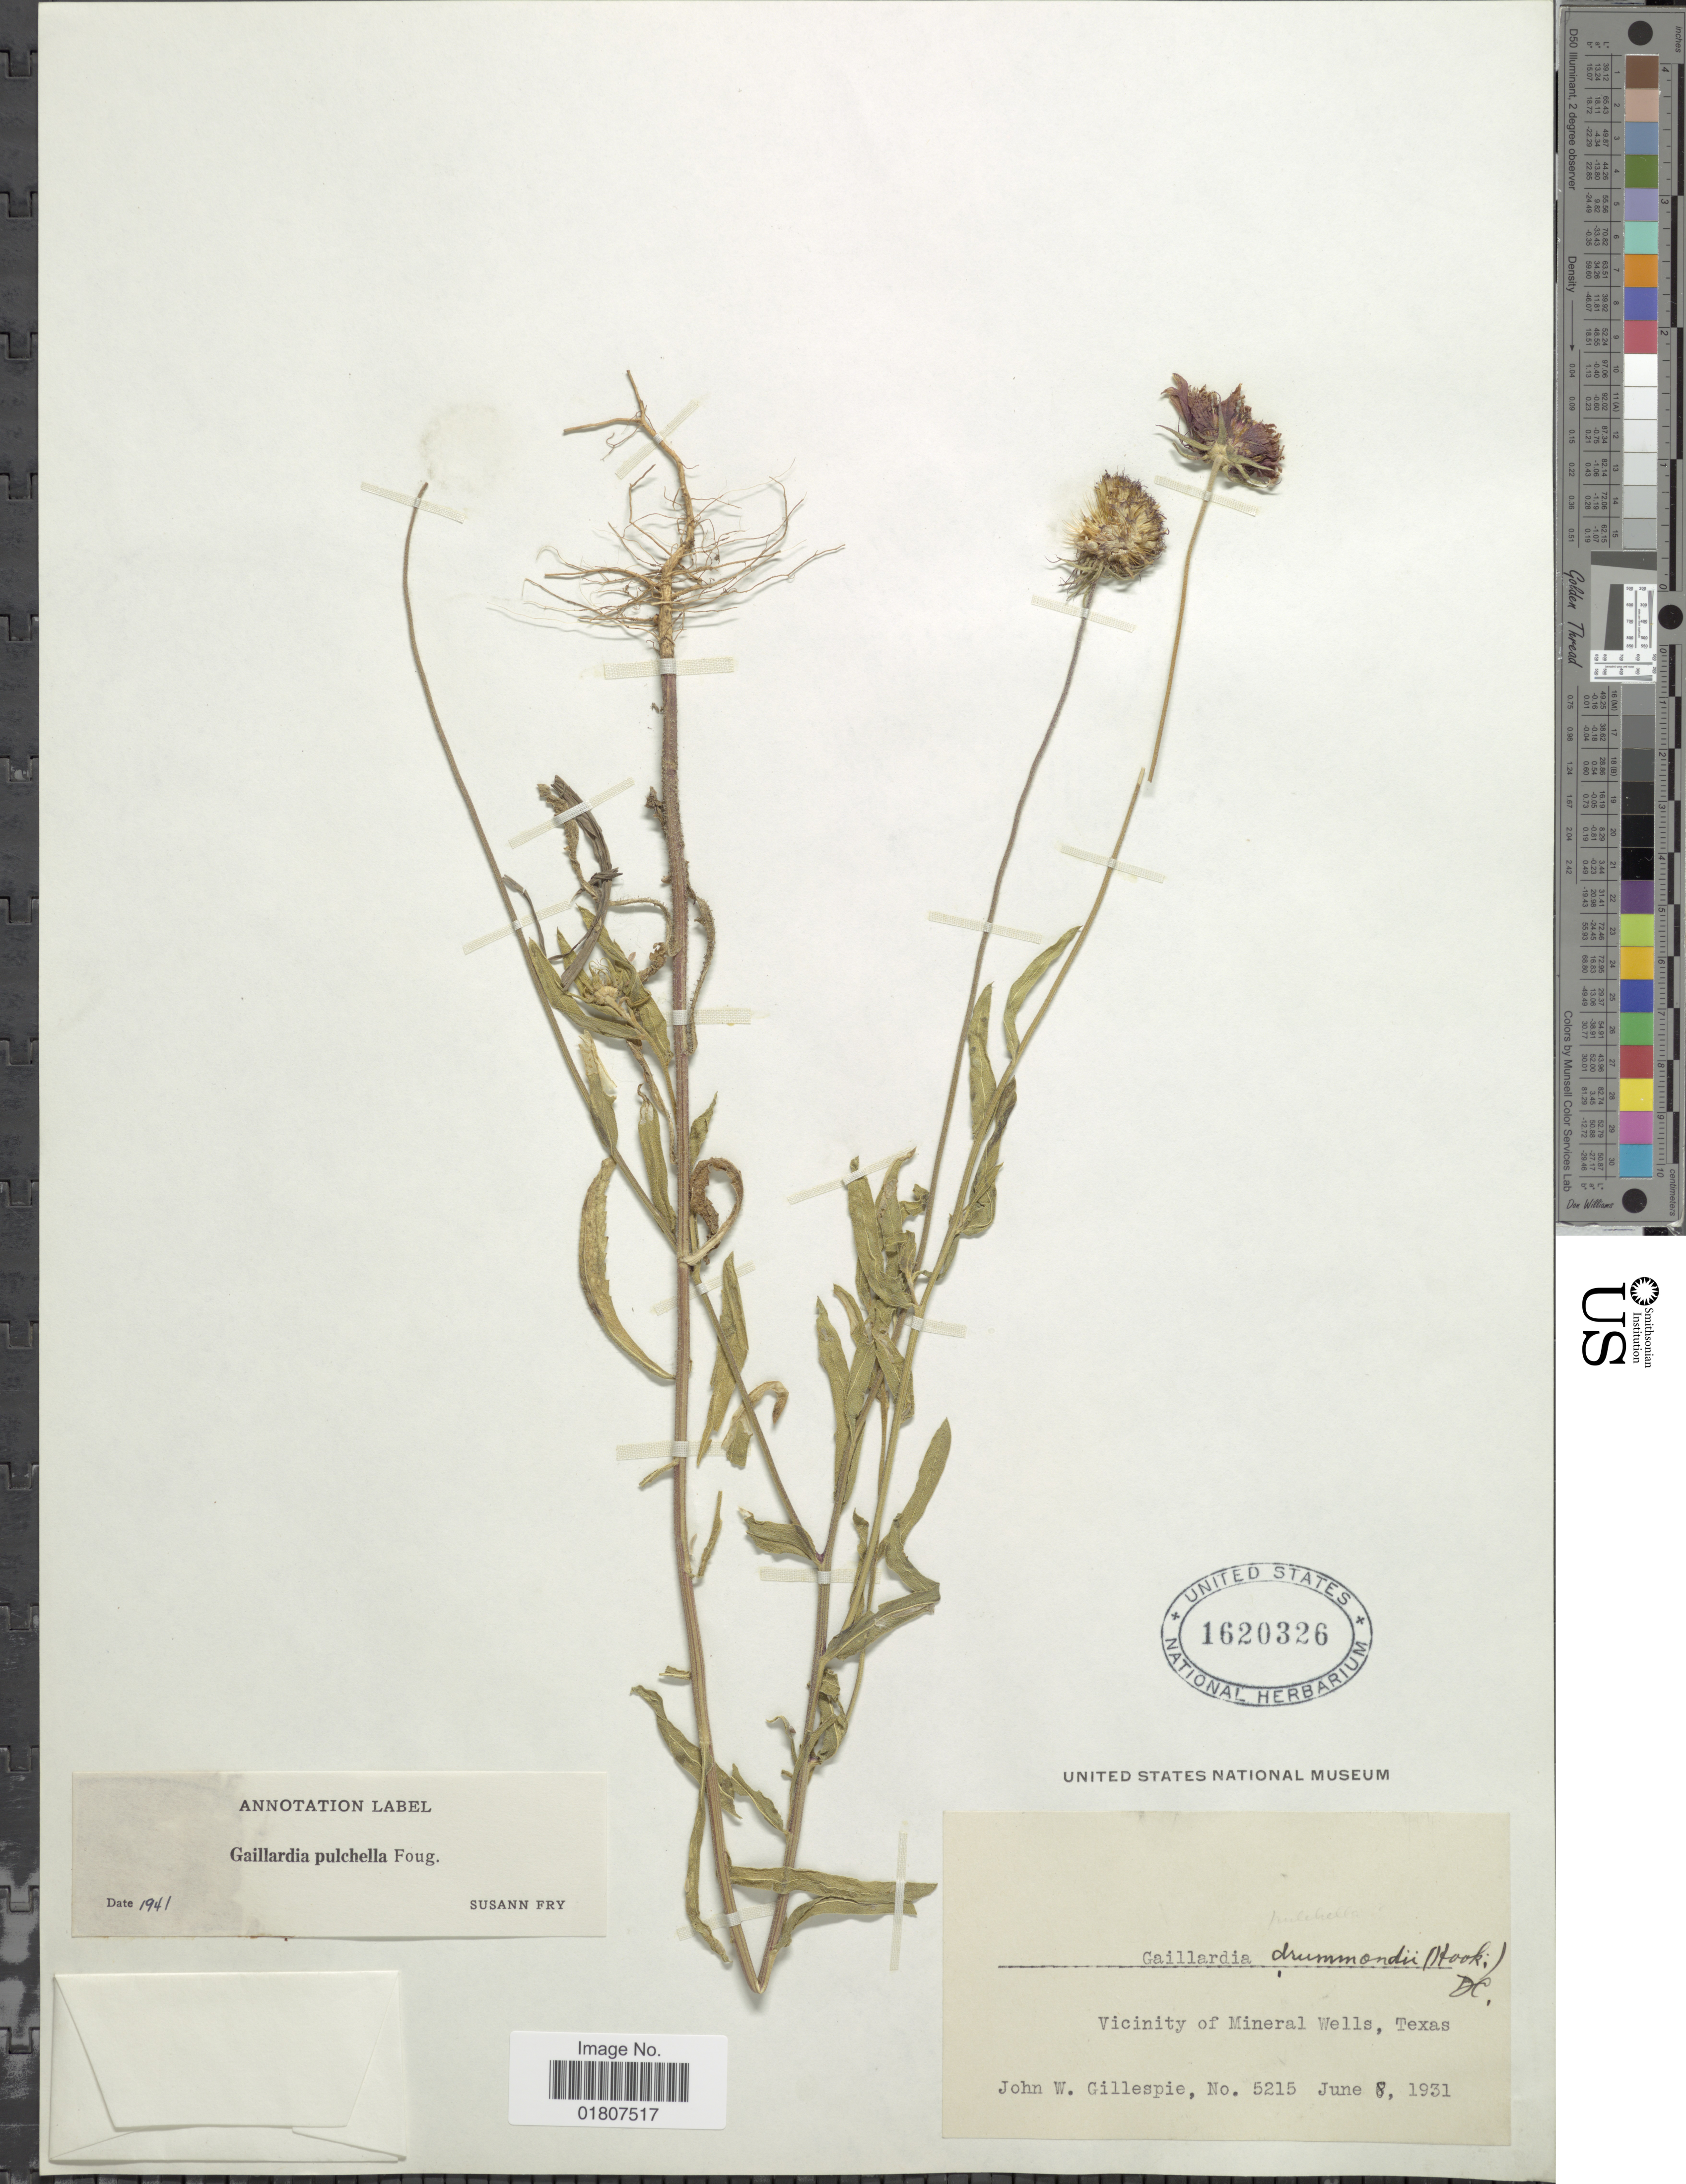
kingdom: Plantae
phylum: Tracheophyta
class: Magnoliopsida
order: Asterales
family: Asteraceae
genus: Gaillardia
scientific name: Gaillardia pulchella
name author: Foug.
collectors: J. W. Gillespie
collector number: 5215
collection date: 1931-06-08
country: United States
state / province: Texas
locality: Vicinity of Mineral Wells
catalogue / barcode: US 1620326